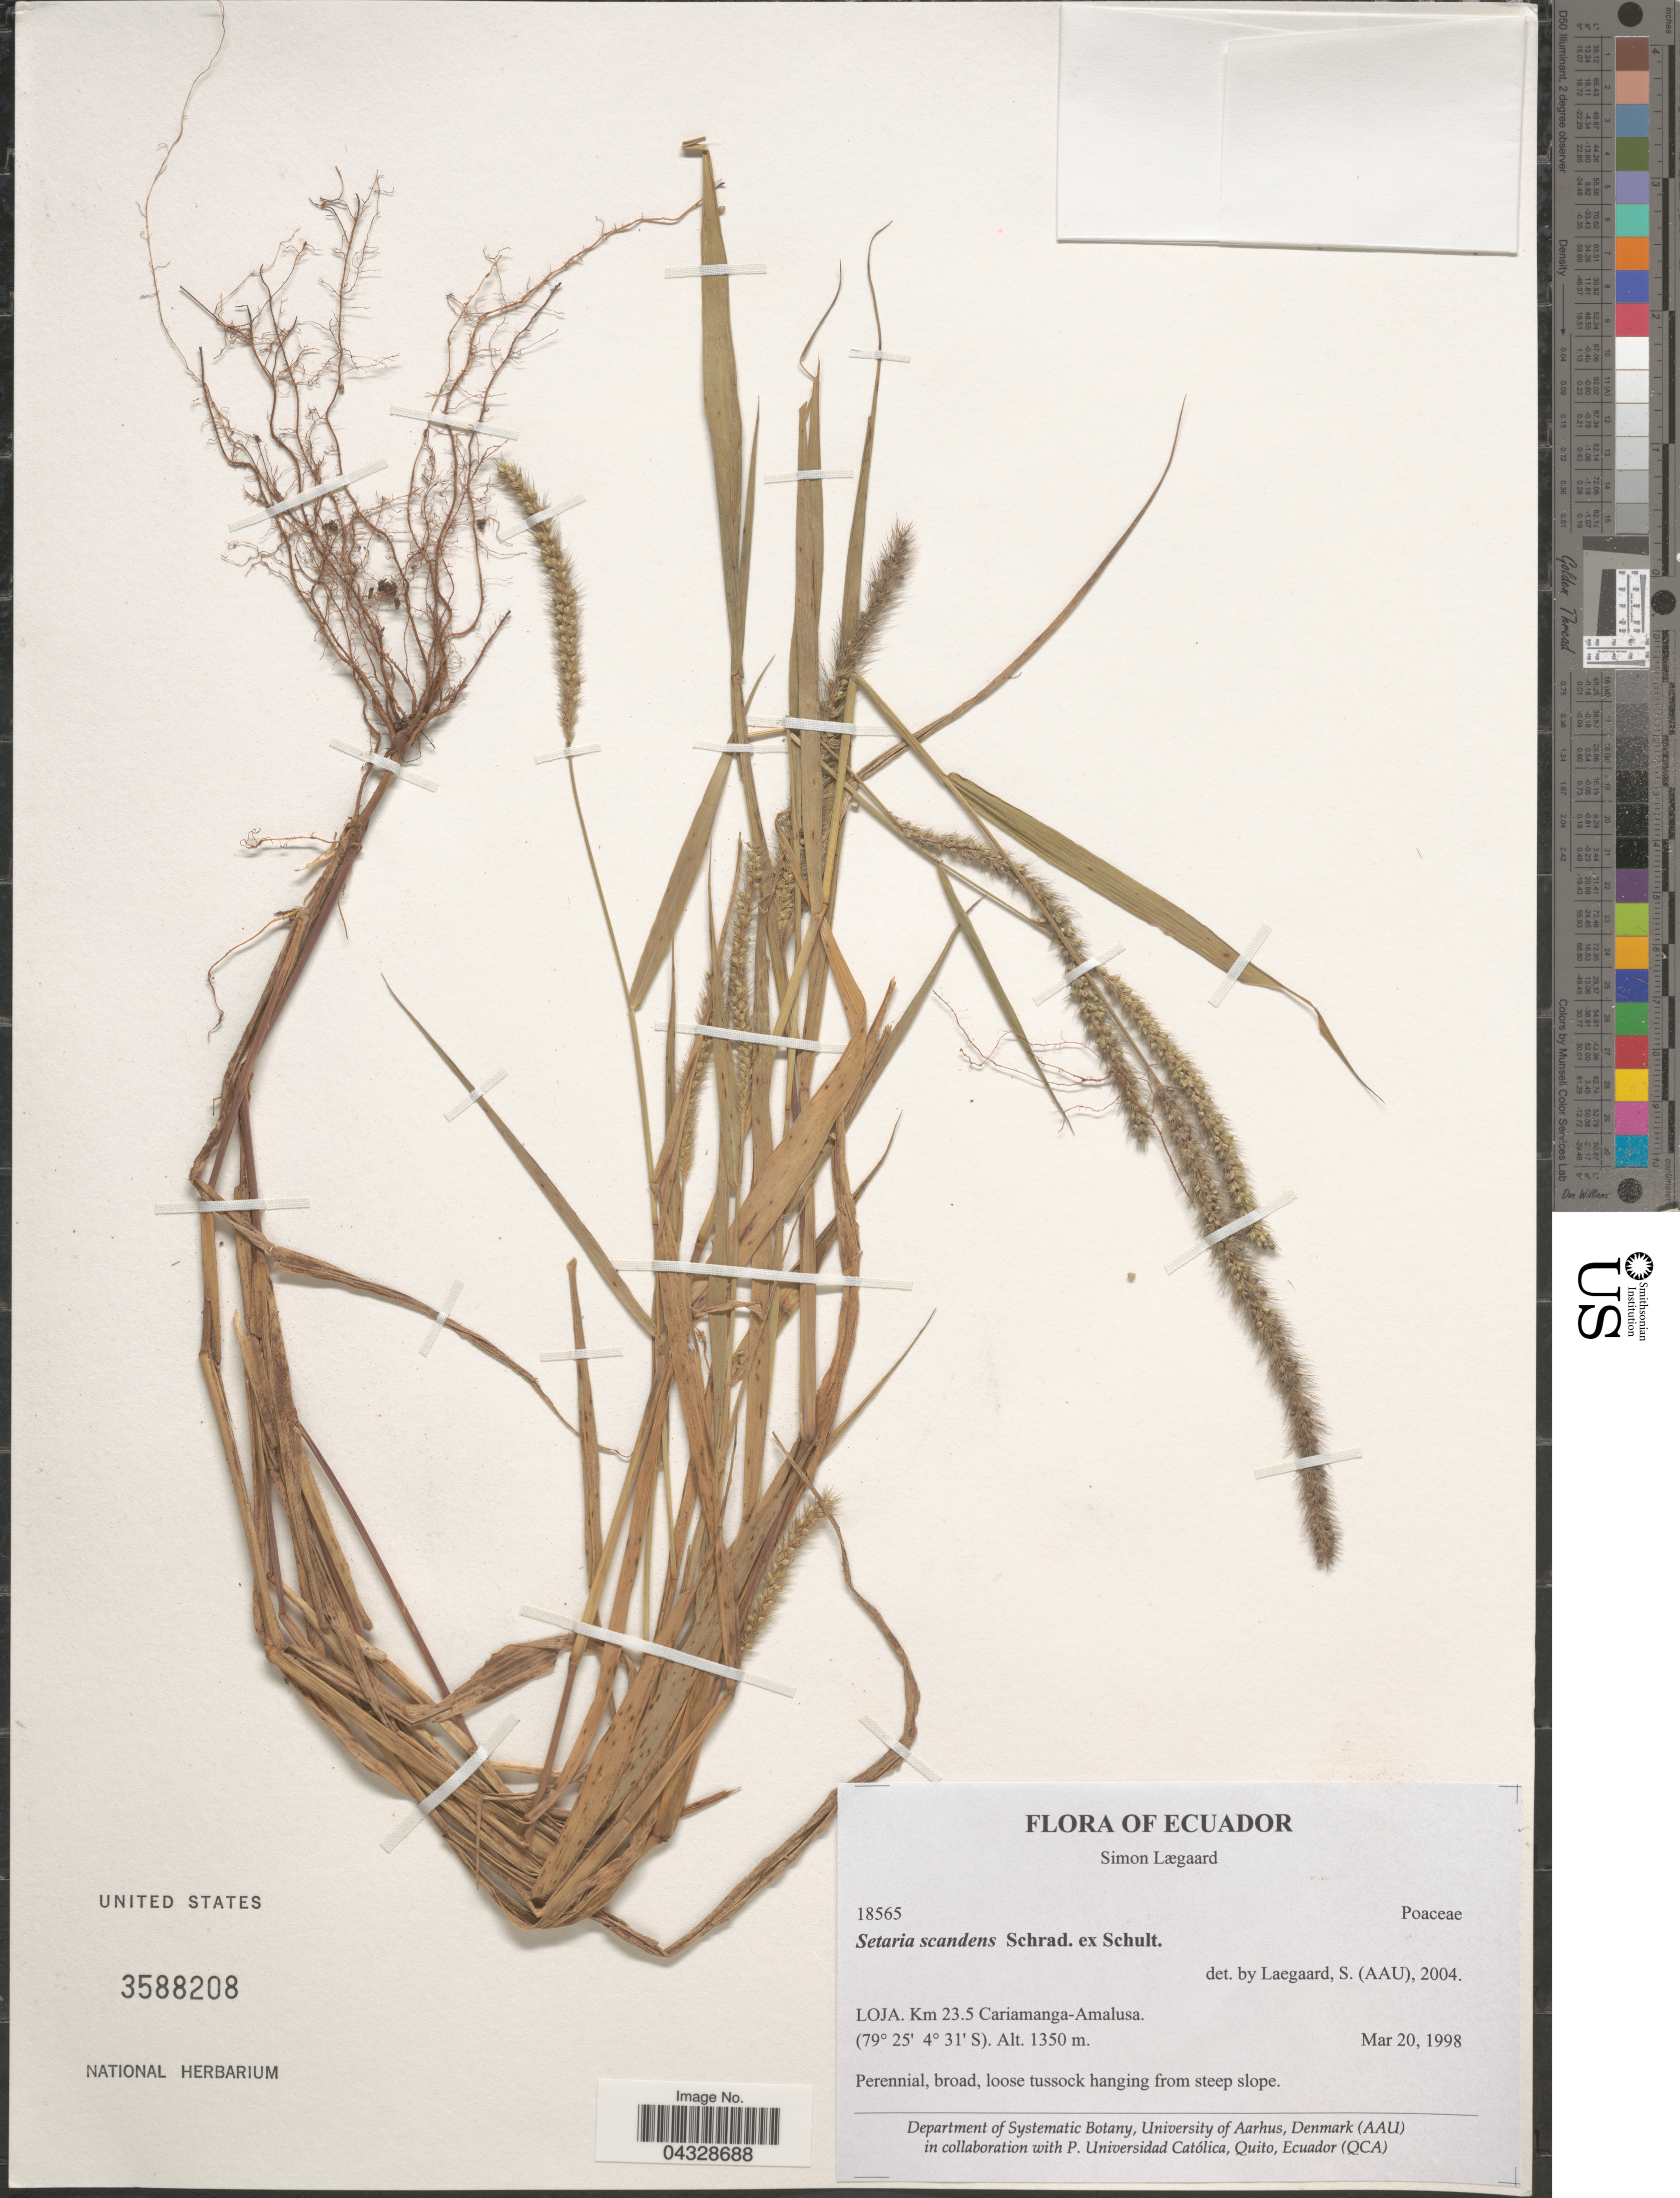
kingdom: Plantae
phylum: Tracheophyta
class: Liliopsida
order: Poales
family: Poaceae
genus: Setaria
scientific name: Setaria scandens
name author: Schrad. ex Schult.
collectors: S. Lægaard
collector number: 18565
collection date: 1998-03-20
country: Ecuador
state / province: Loja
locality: Km 23.5 Cariamanga-Amalusa.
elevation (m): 1350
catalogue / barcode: US 3588208